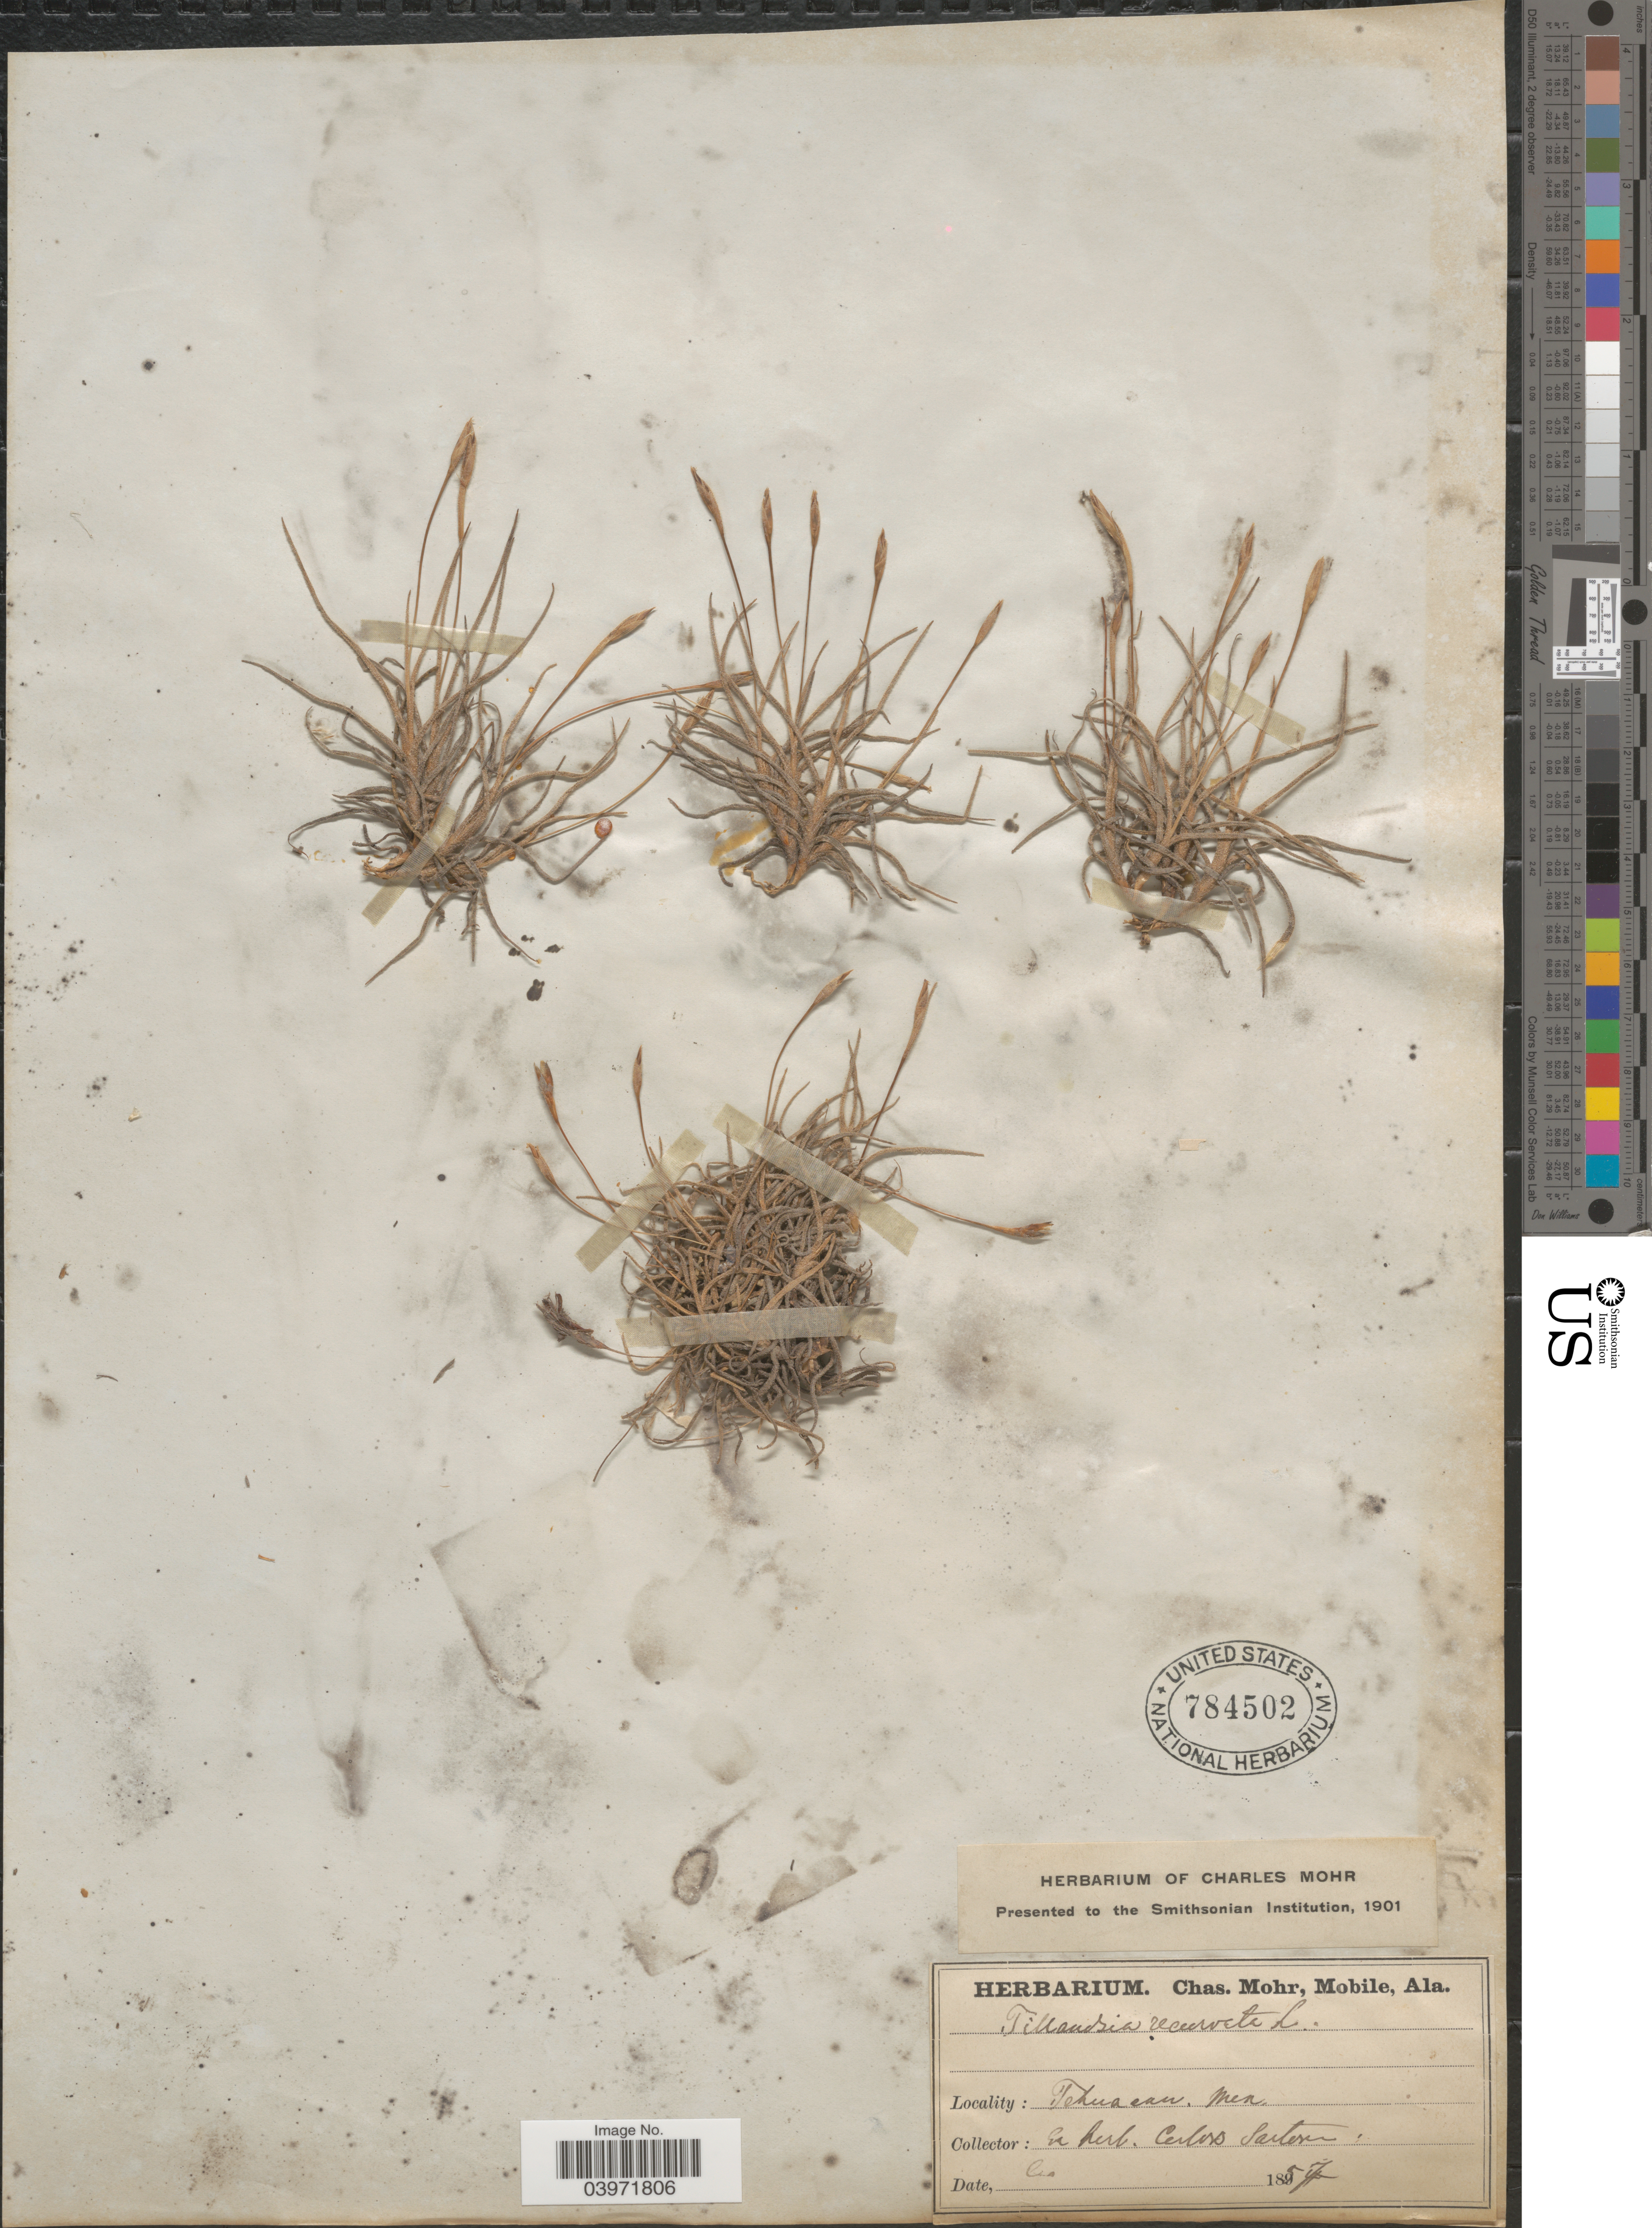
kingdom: Plantae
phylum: Tracheophyta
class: Liliopsida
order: Poales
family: Bromeliaceae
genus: Tillandsia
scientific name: Tillandsia recurvata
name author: L.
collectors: Ex herb. Carlos Sarton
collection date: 1857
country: Mexico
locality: Tehuacan.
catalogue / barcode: US 784502